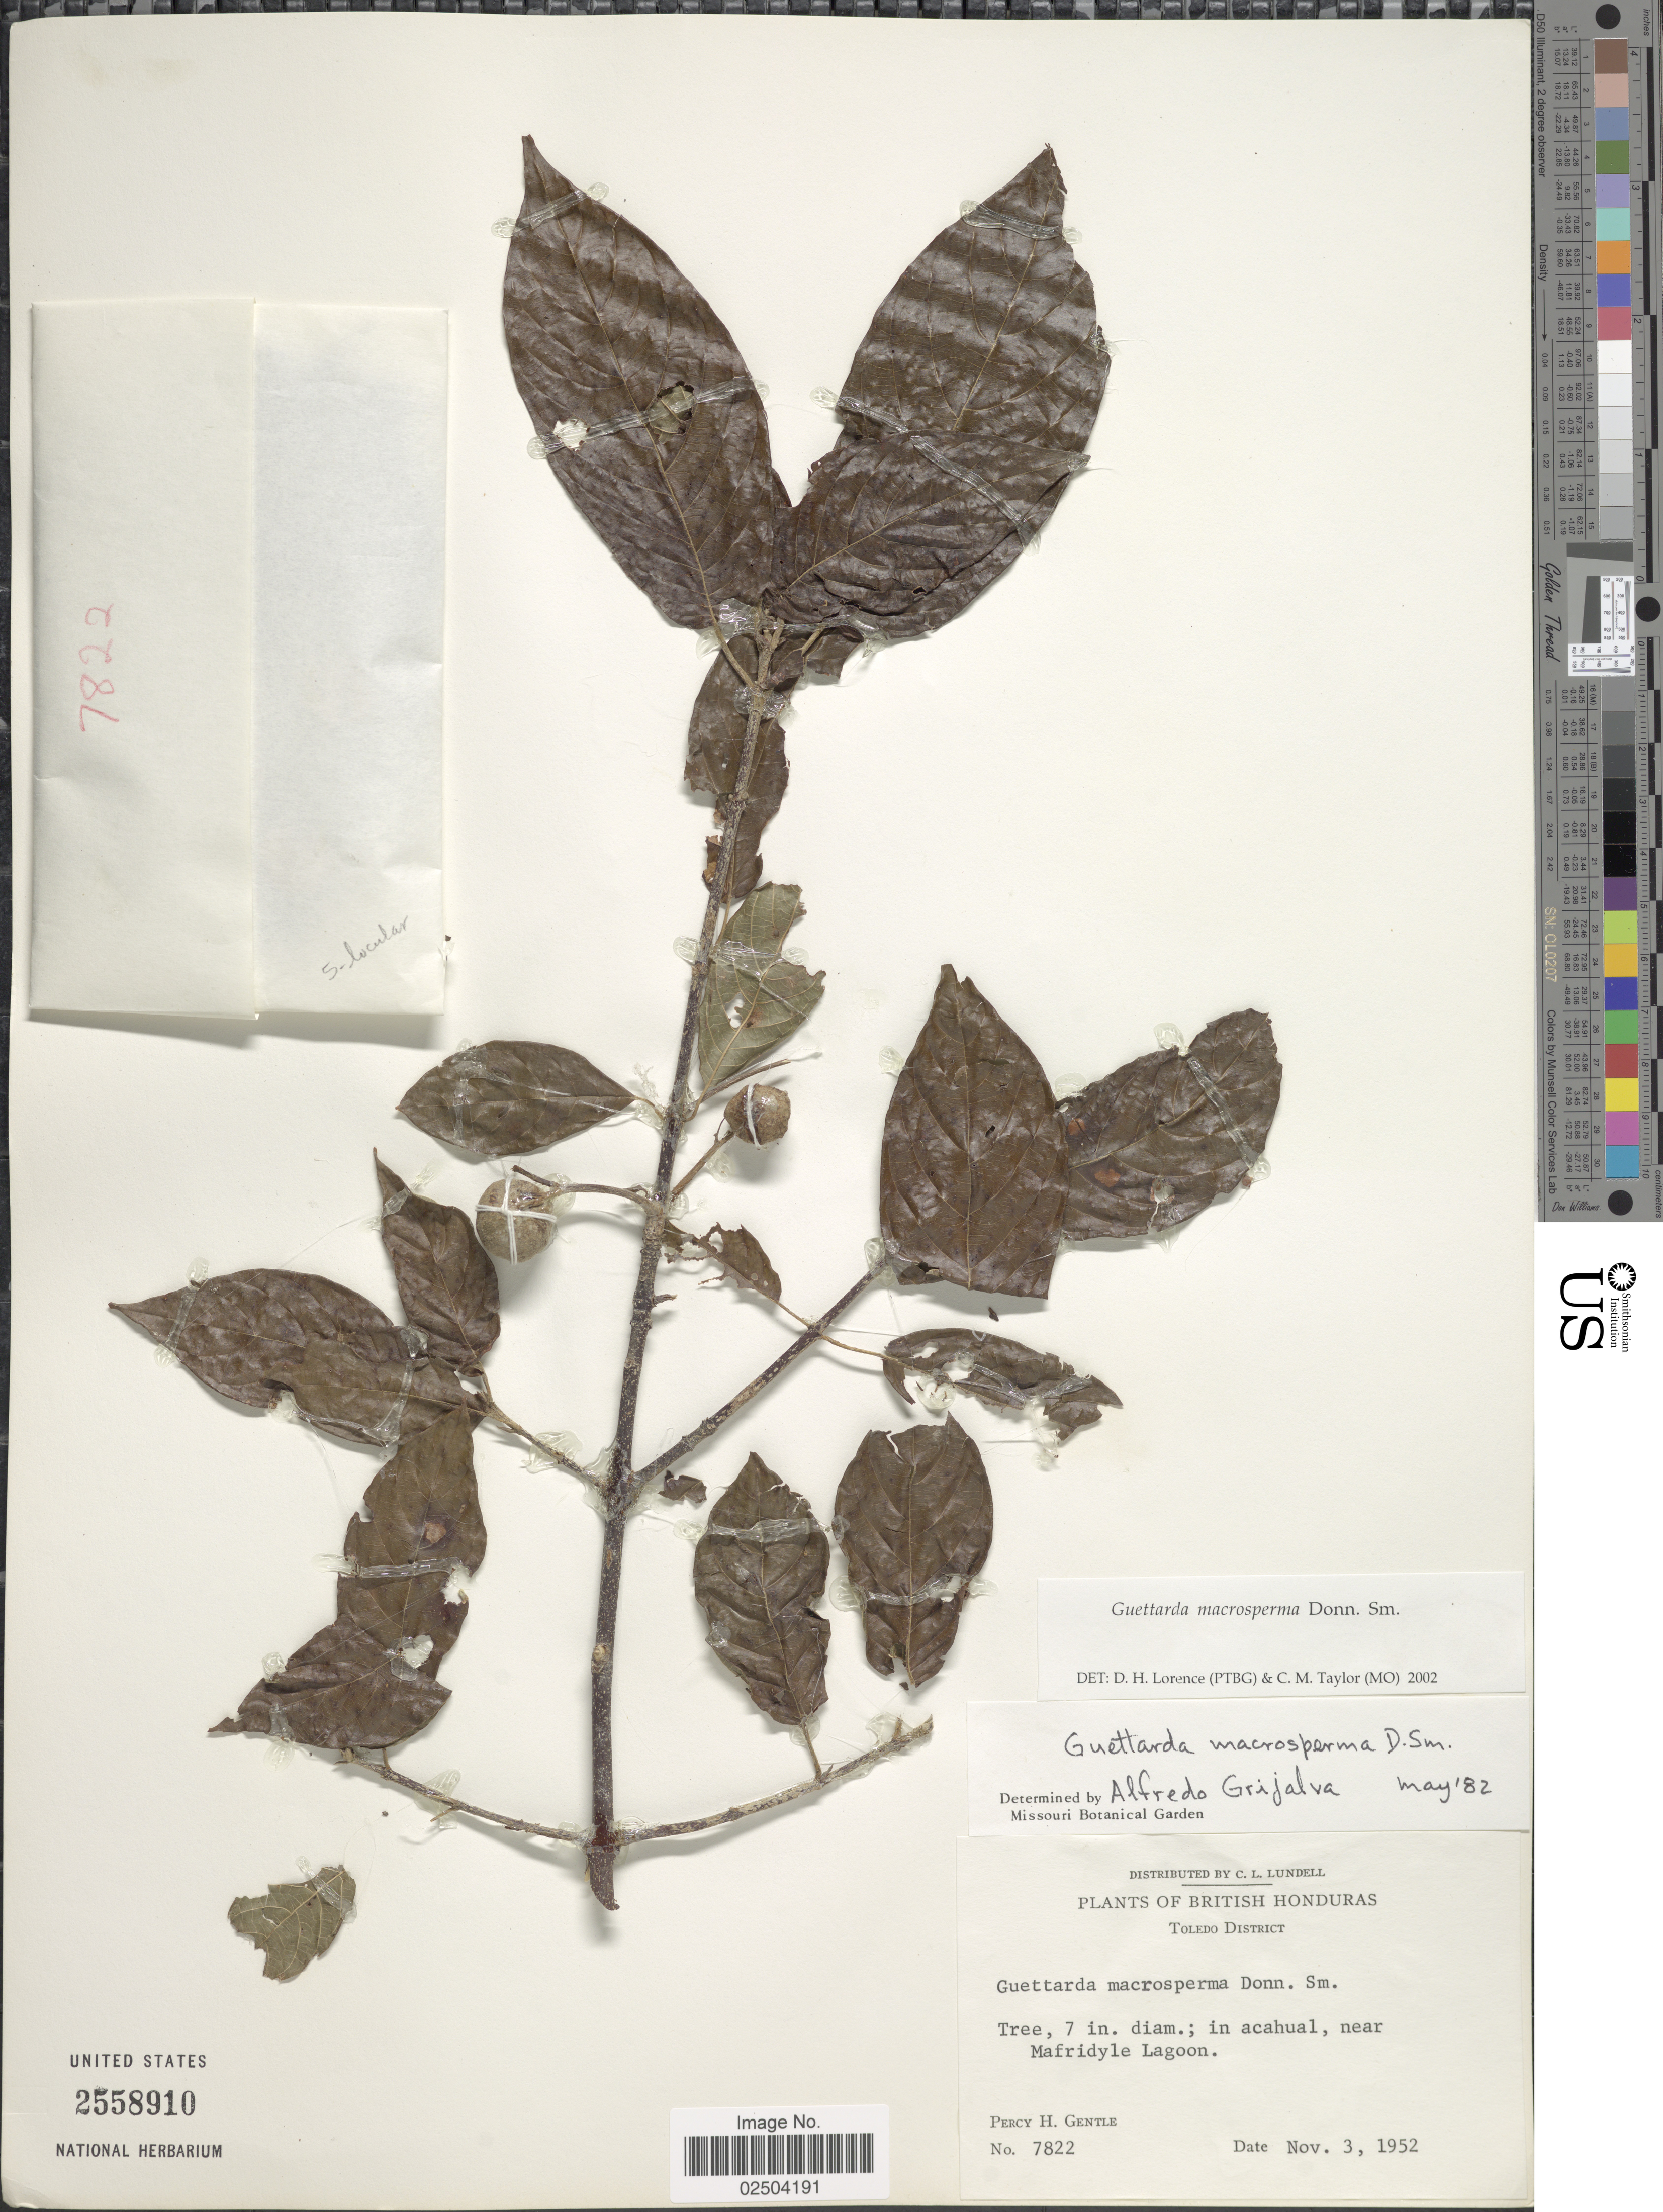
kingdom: Plantae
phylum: Tracheophyta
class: Magnoliopsida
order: Gentianales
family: Rubiaceae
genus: Guettarda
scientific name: Guettarda macrosperma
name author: Donn. Sm.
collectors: P. H. Gentle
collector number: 7822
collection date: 1952-11-03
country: Belize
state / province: Toledo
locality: British Honduras. Toledo District. In acahual, near Mafridyle Lagoon.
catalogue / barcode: US 2558910